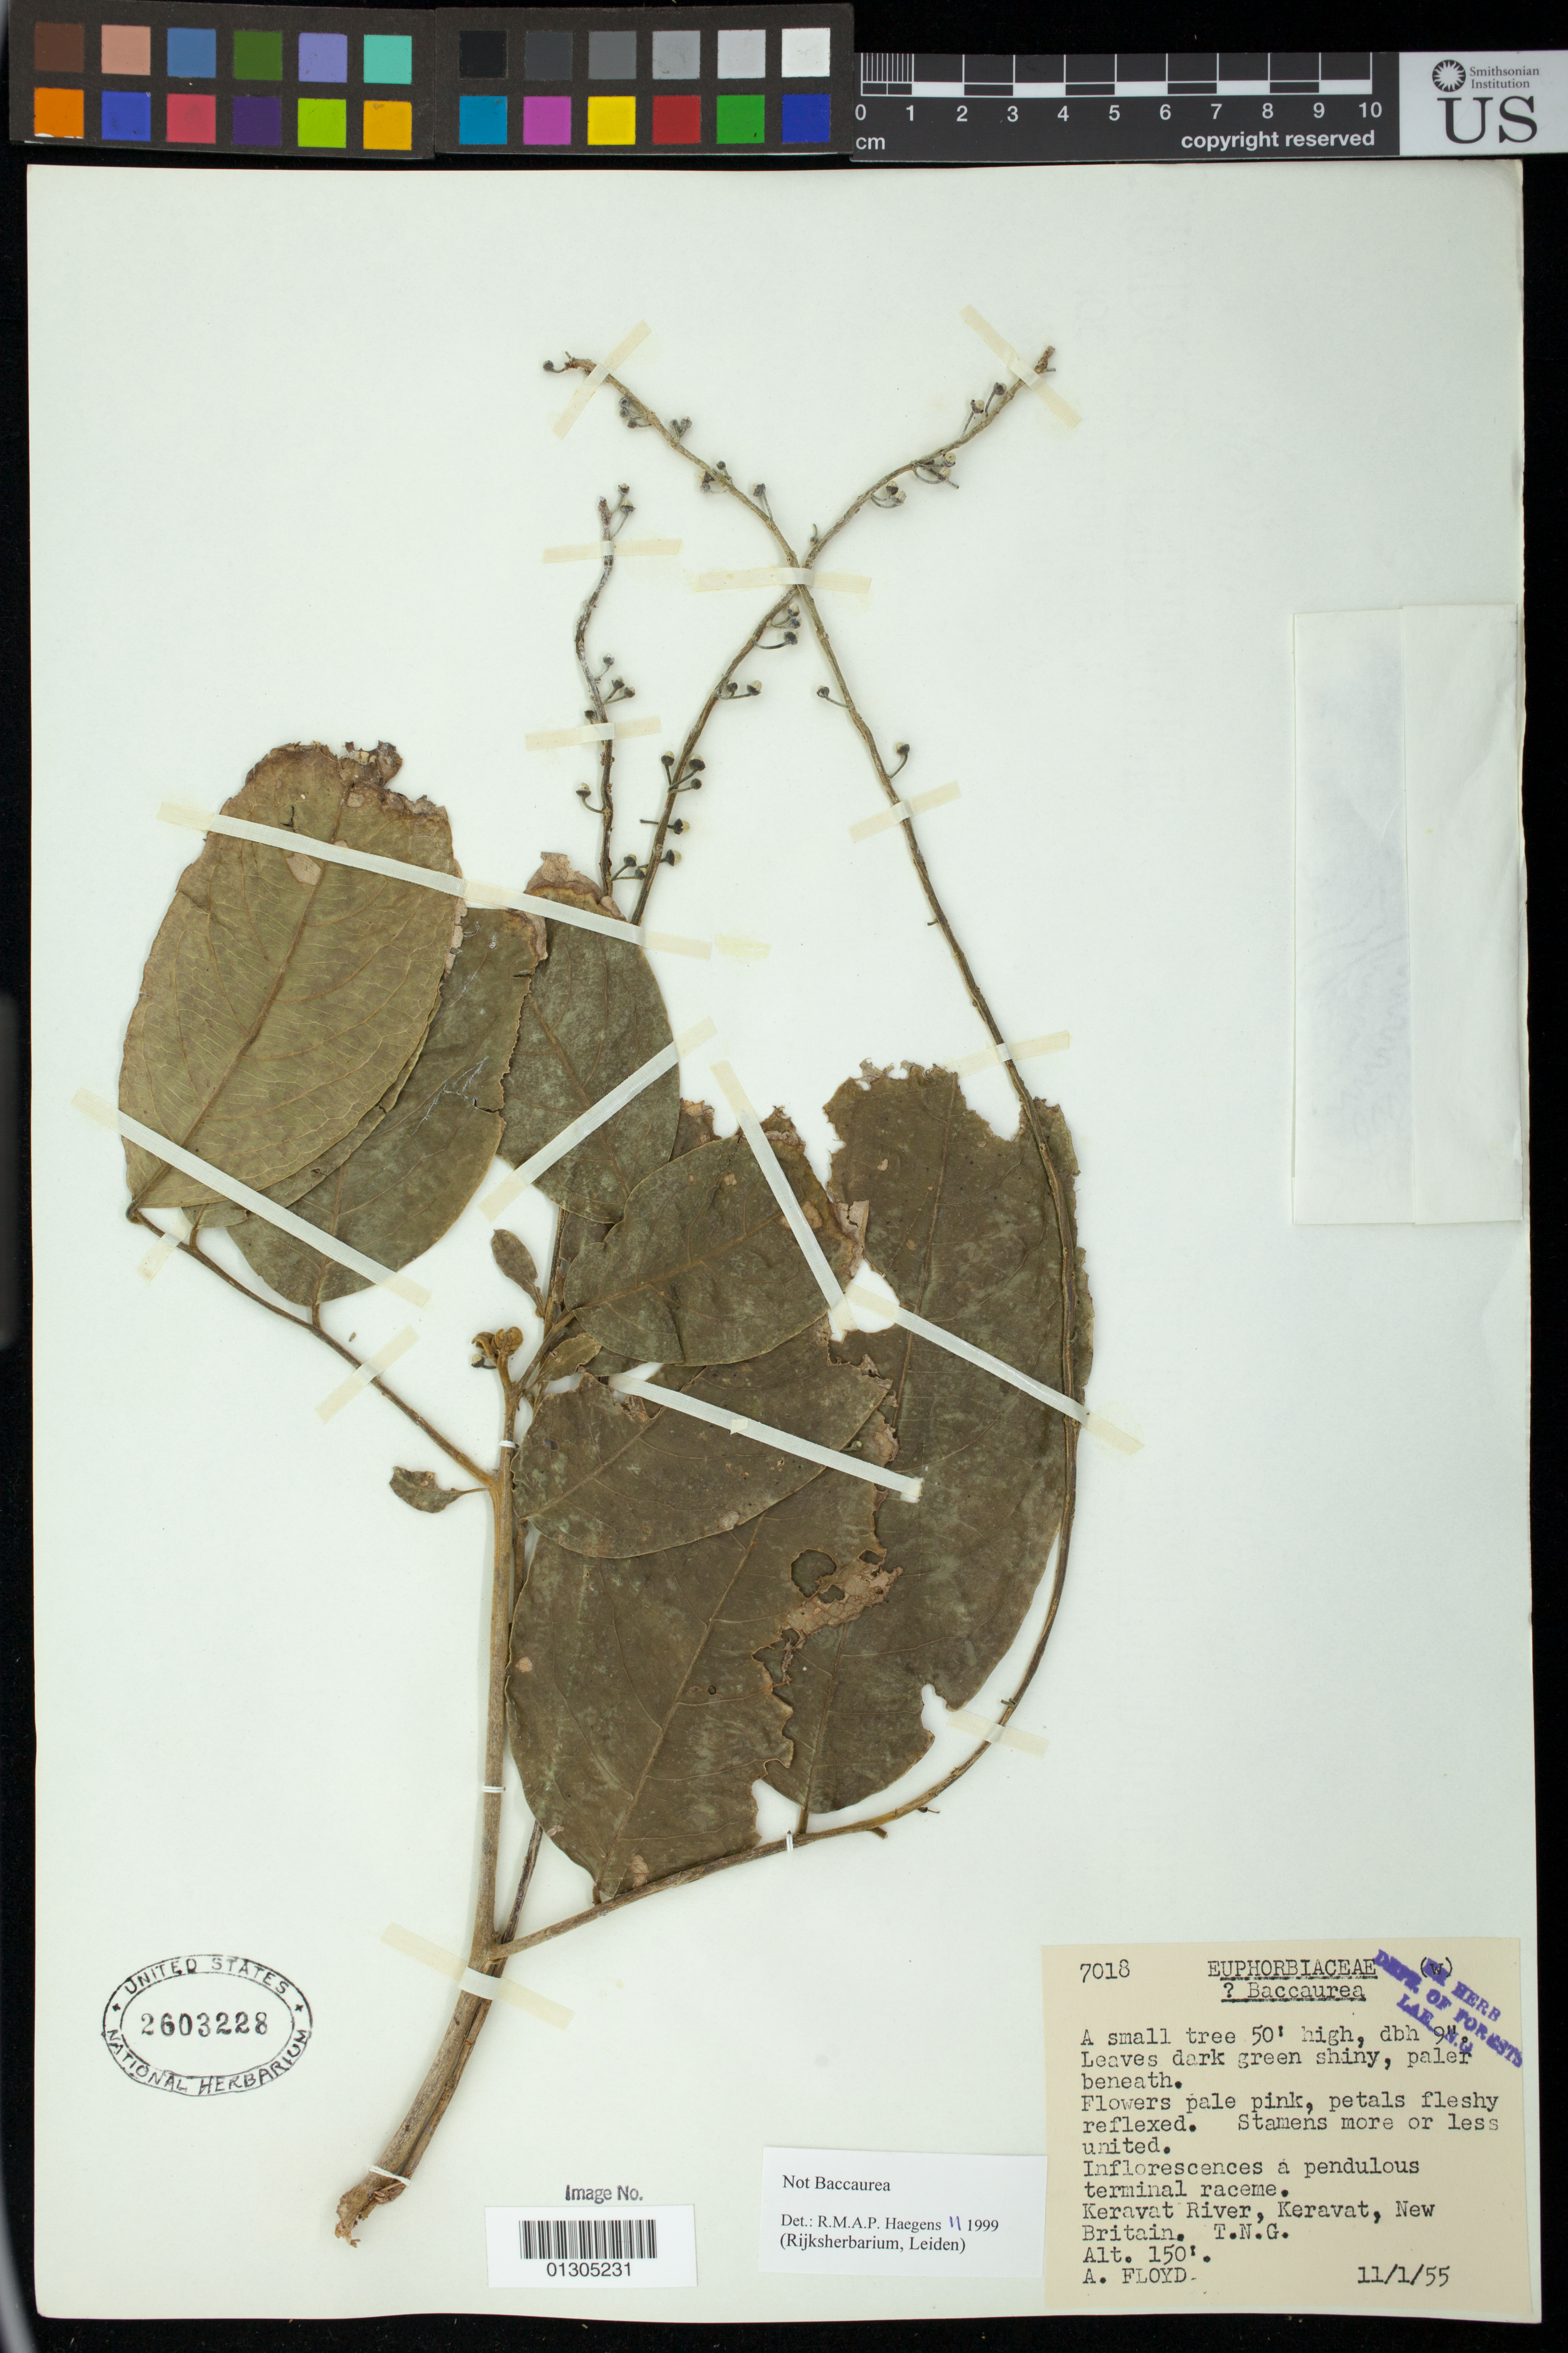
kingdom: Plantae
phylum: Tracheophyta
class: Magnoliopsida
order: Malpighiales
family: Euphorbiaceae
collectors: A. Floyd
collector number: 7018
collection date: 1955-11-01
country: Papua New Guinea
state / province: New Britain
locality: Keravat River, Keravat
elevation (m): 46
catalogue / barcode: US 2603228